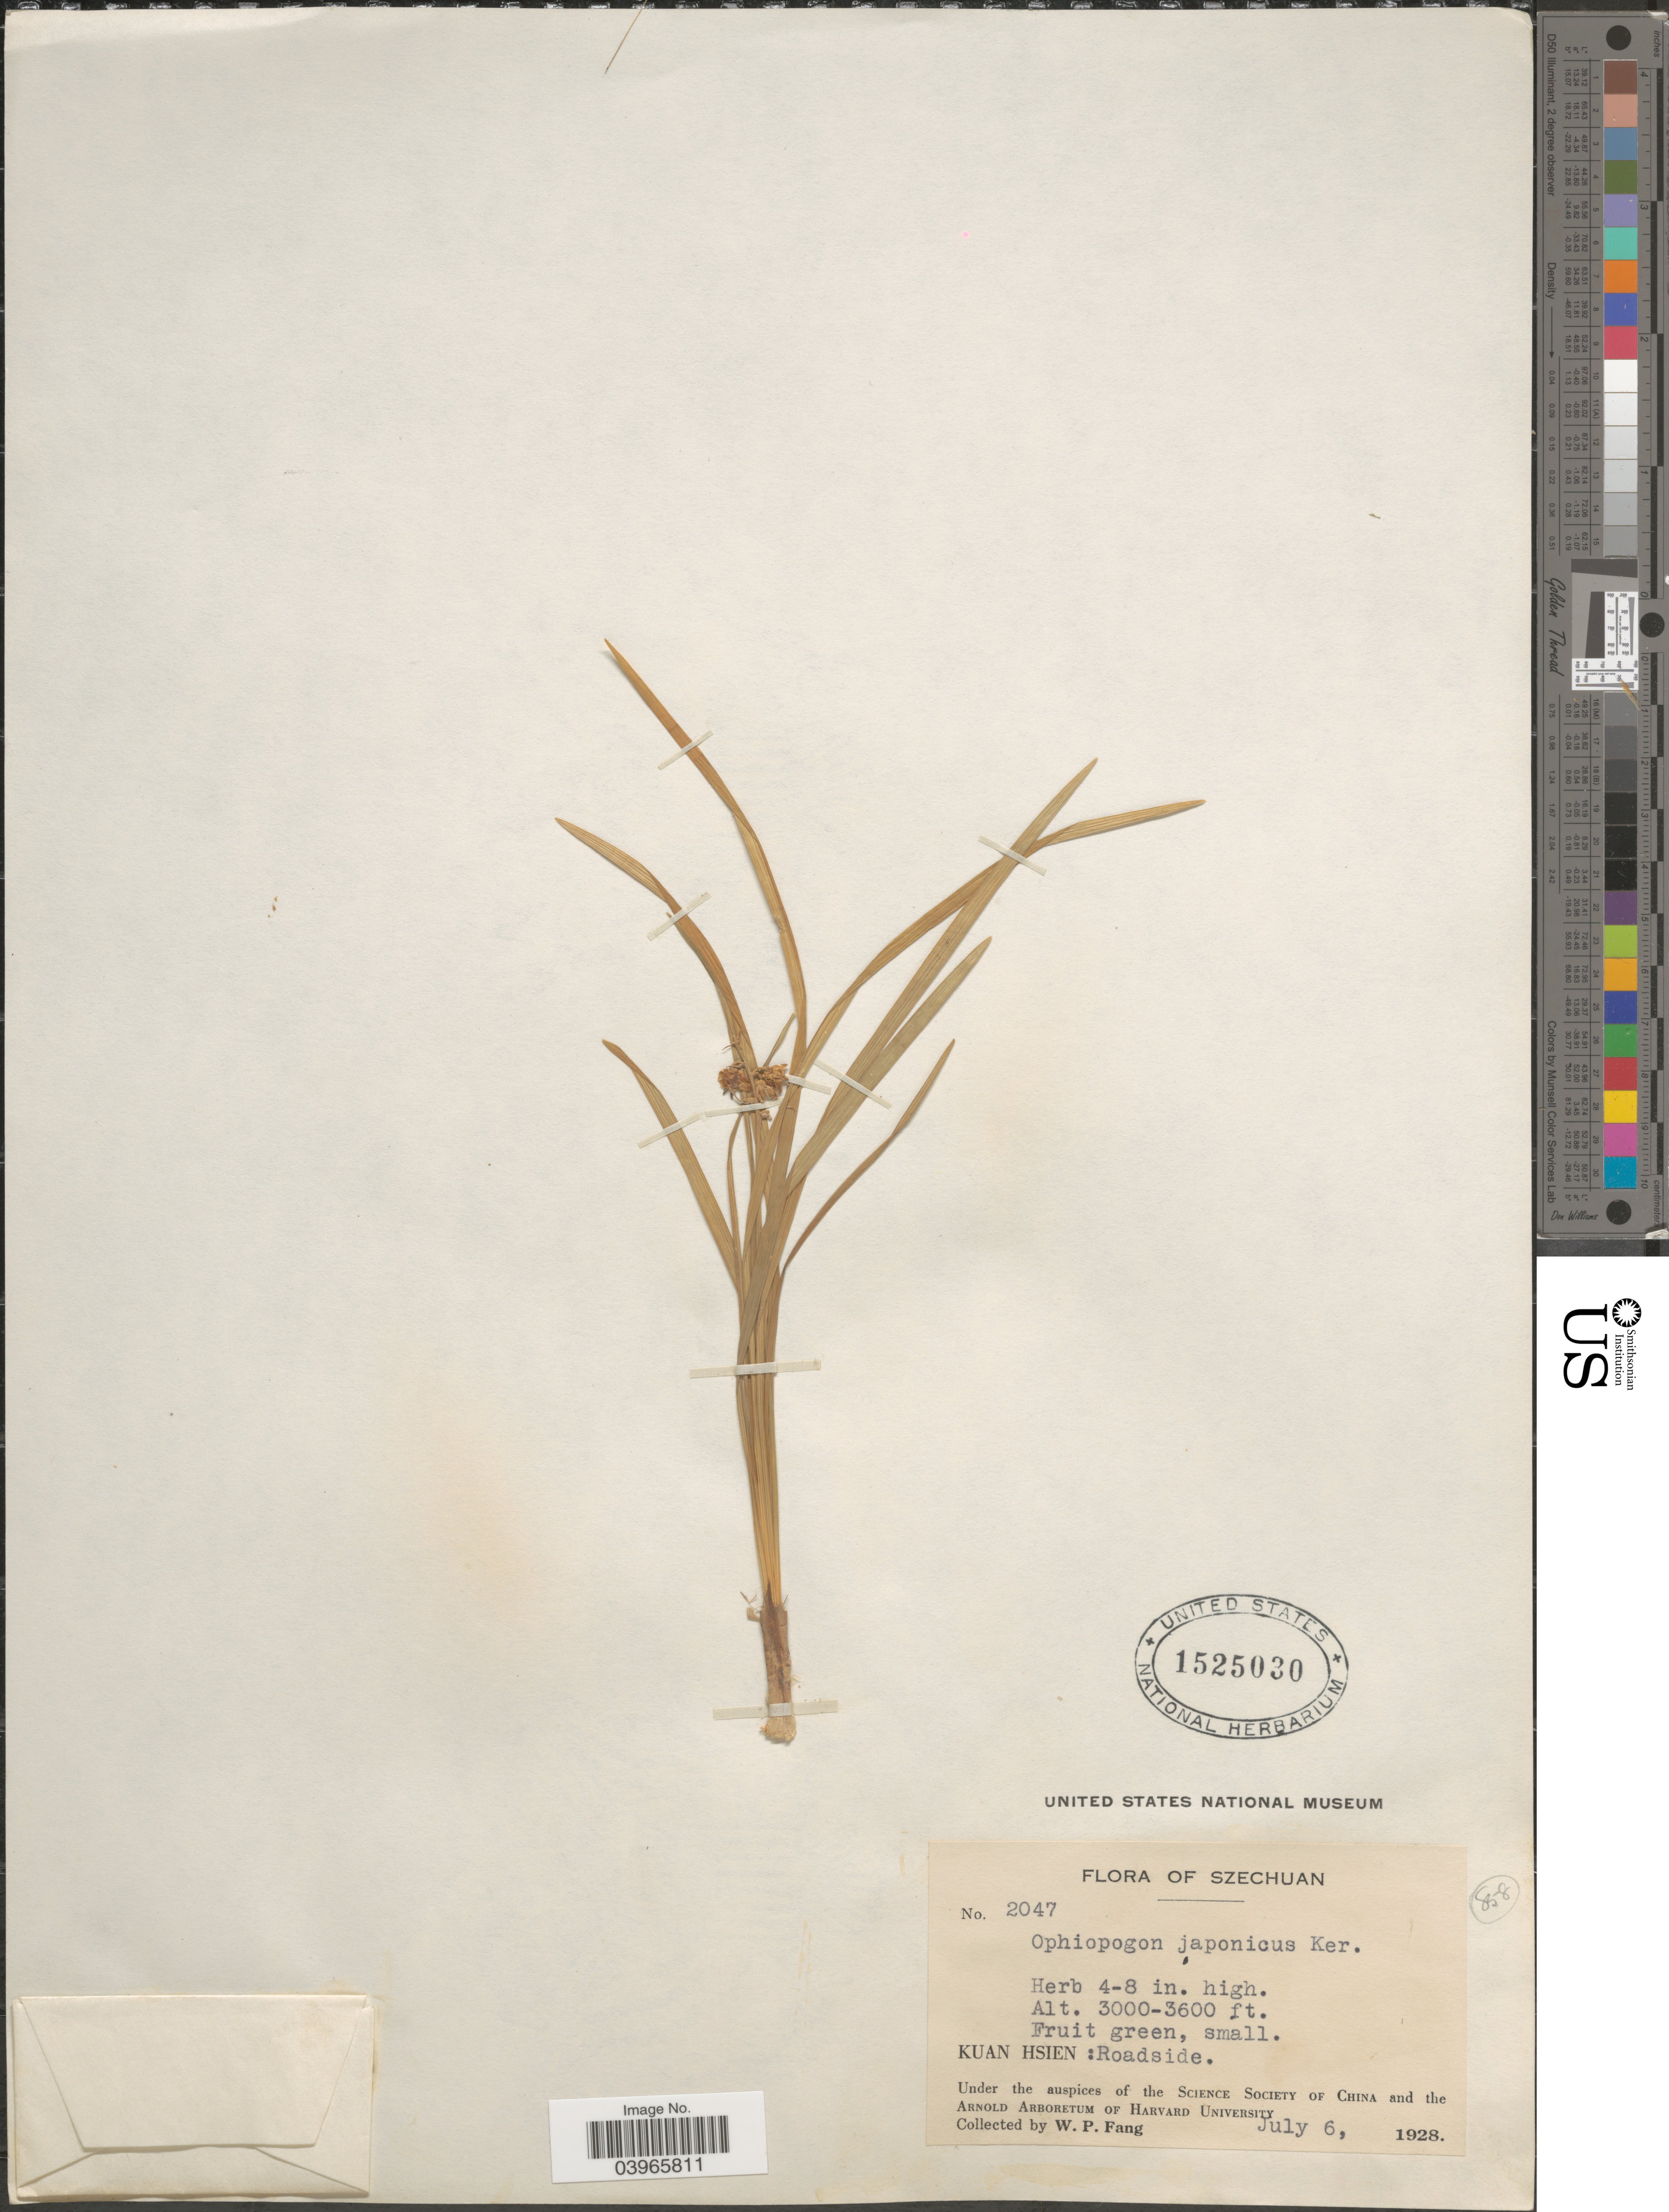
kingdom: Plantae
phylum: Tracheophyta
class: Liliopsida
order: Asparagales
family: Asparagaceae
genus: Ophiopogon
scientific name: Ophiopogon japonicus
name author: (L. f.) Ker Gawl.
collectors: W. P. Fang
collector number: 2047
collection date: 1928-07-06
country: China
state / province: Sichuan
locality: Szechuan. Kuan Hsien: Roadside.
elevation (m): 914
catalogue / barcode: US 1525030